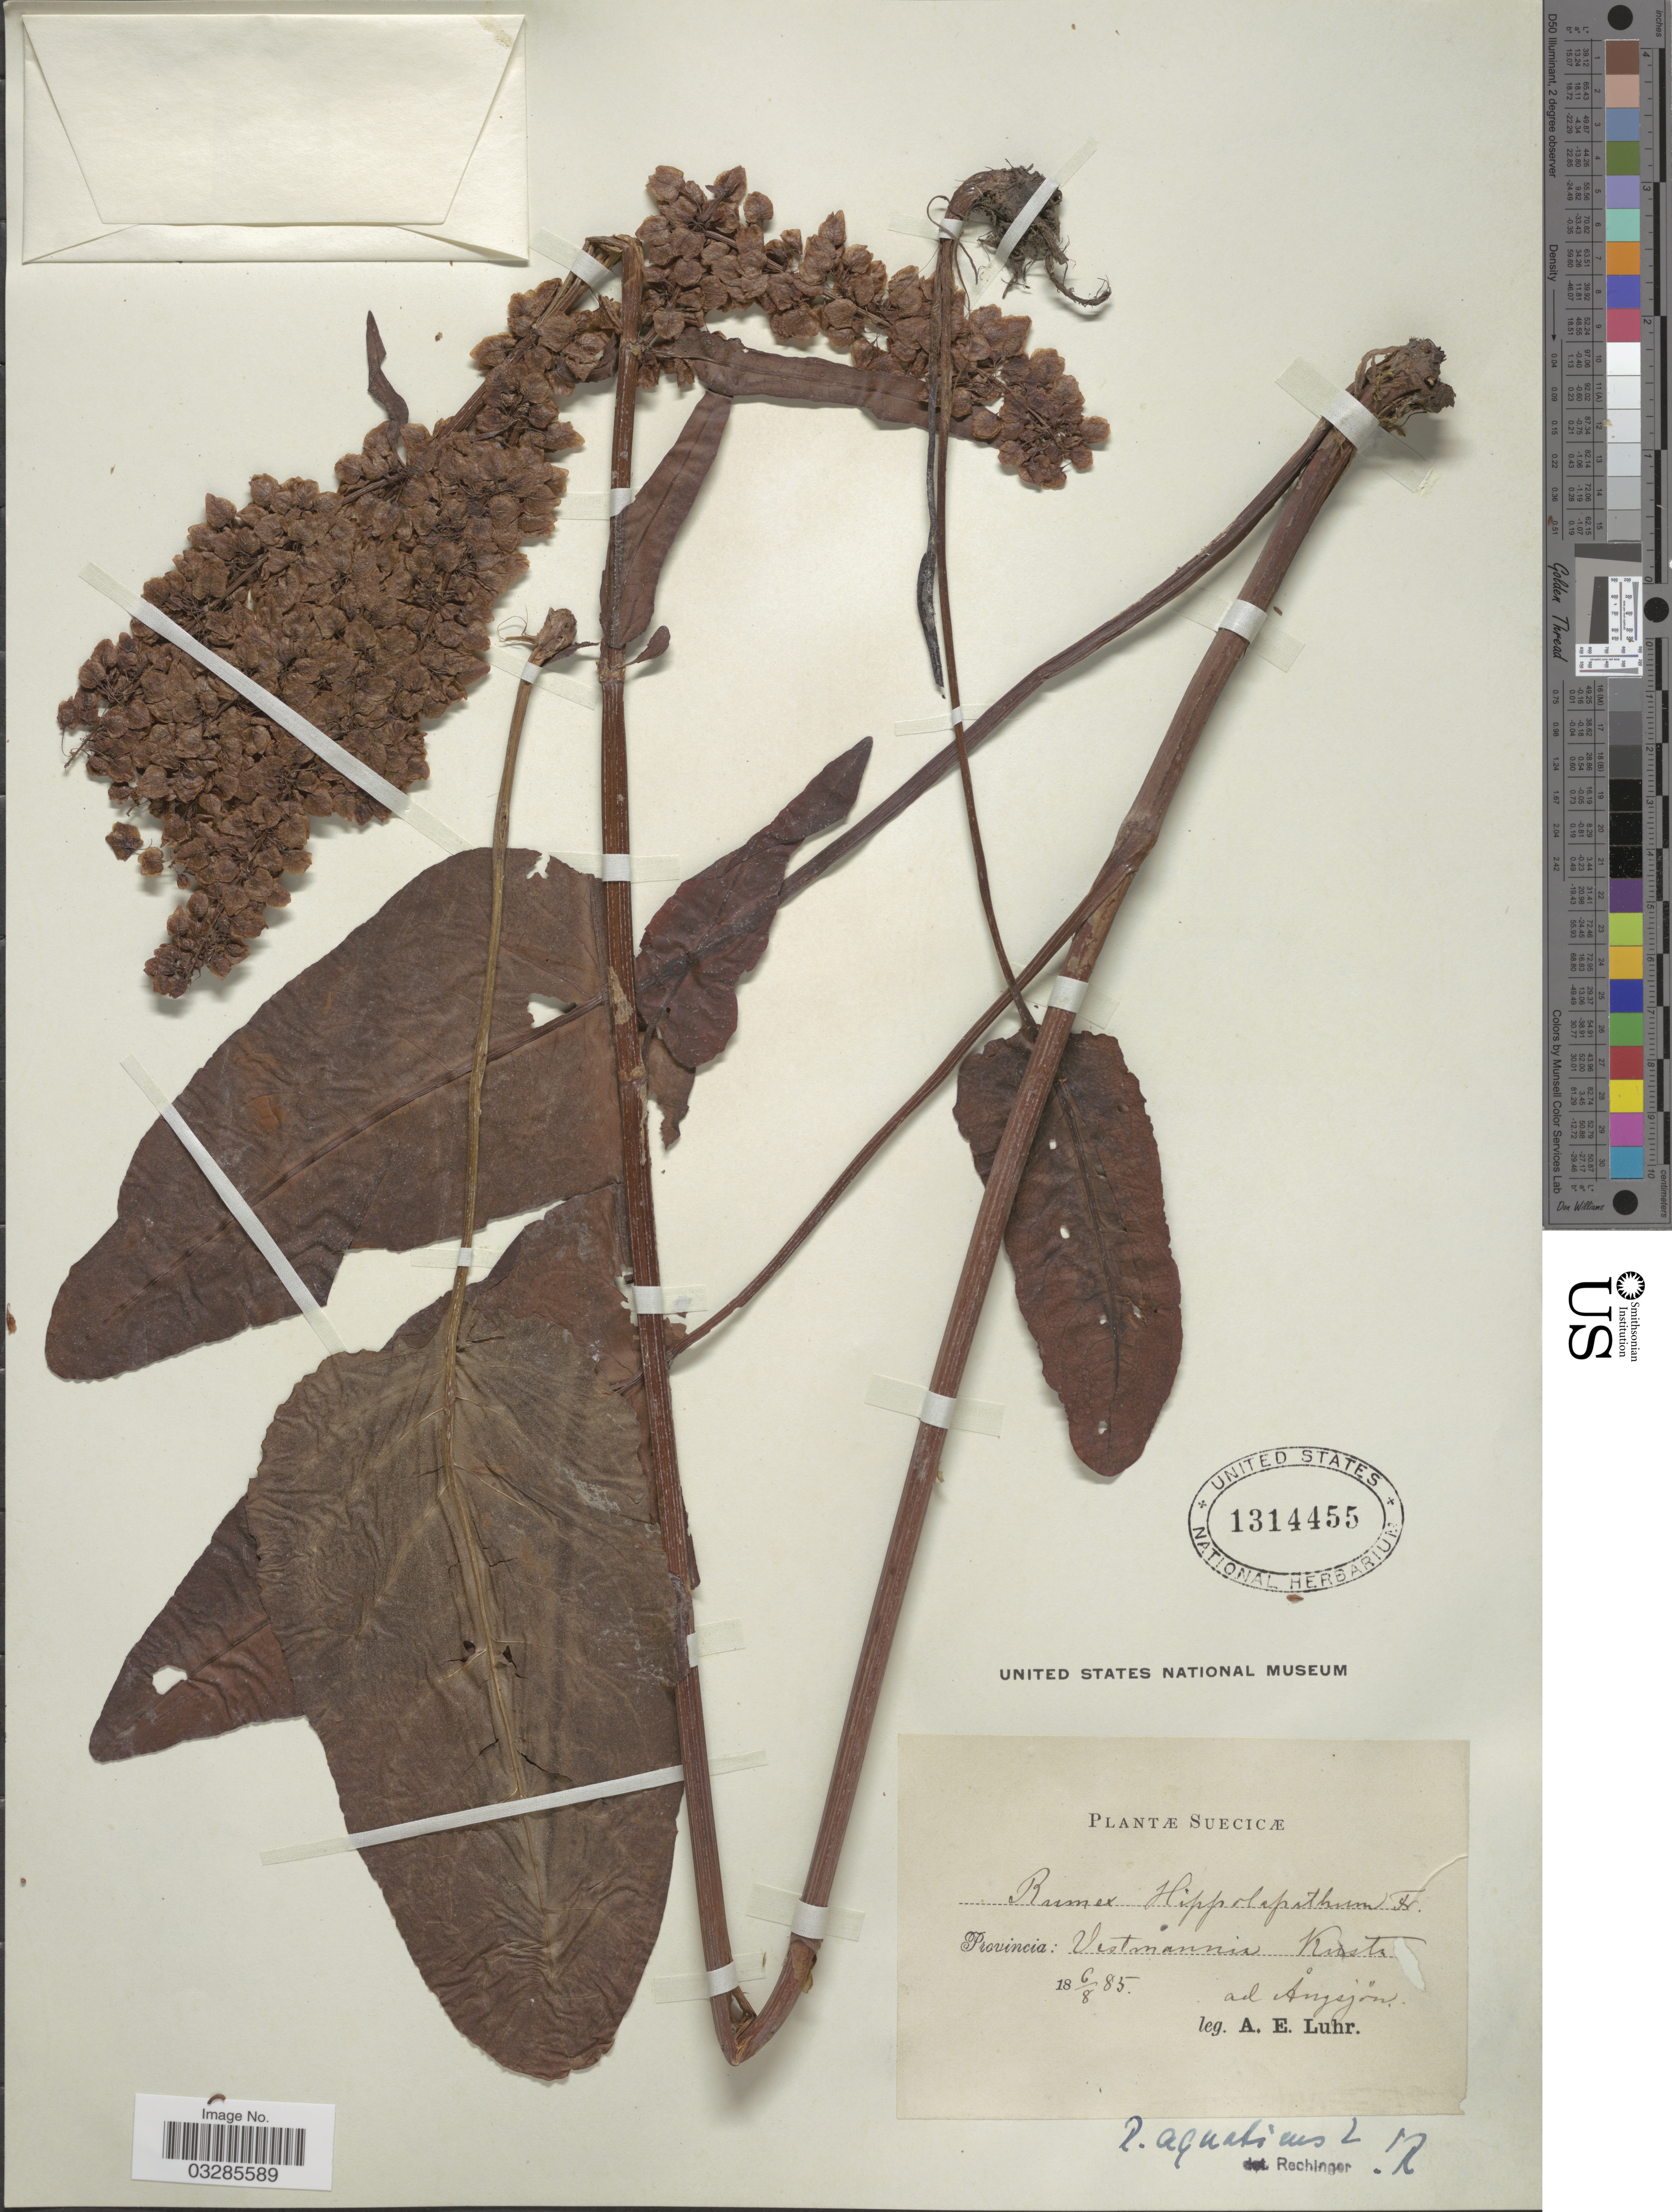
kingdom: Plantae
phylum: Tracheophyta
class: Magnoliopsida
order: Caryophyllales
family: Polygonaceae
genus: Rumex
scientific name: Rumex aquaticus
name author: L.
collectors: A. Luhr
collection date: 1885-08-06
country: Sweden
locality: Vestmannia Kusts [interpreted] ad Ångsjön.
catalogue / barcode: US 1314455